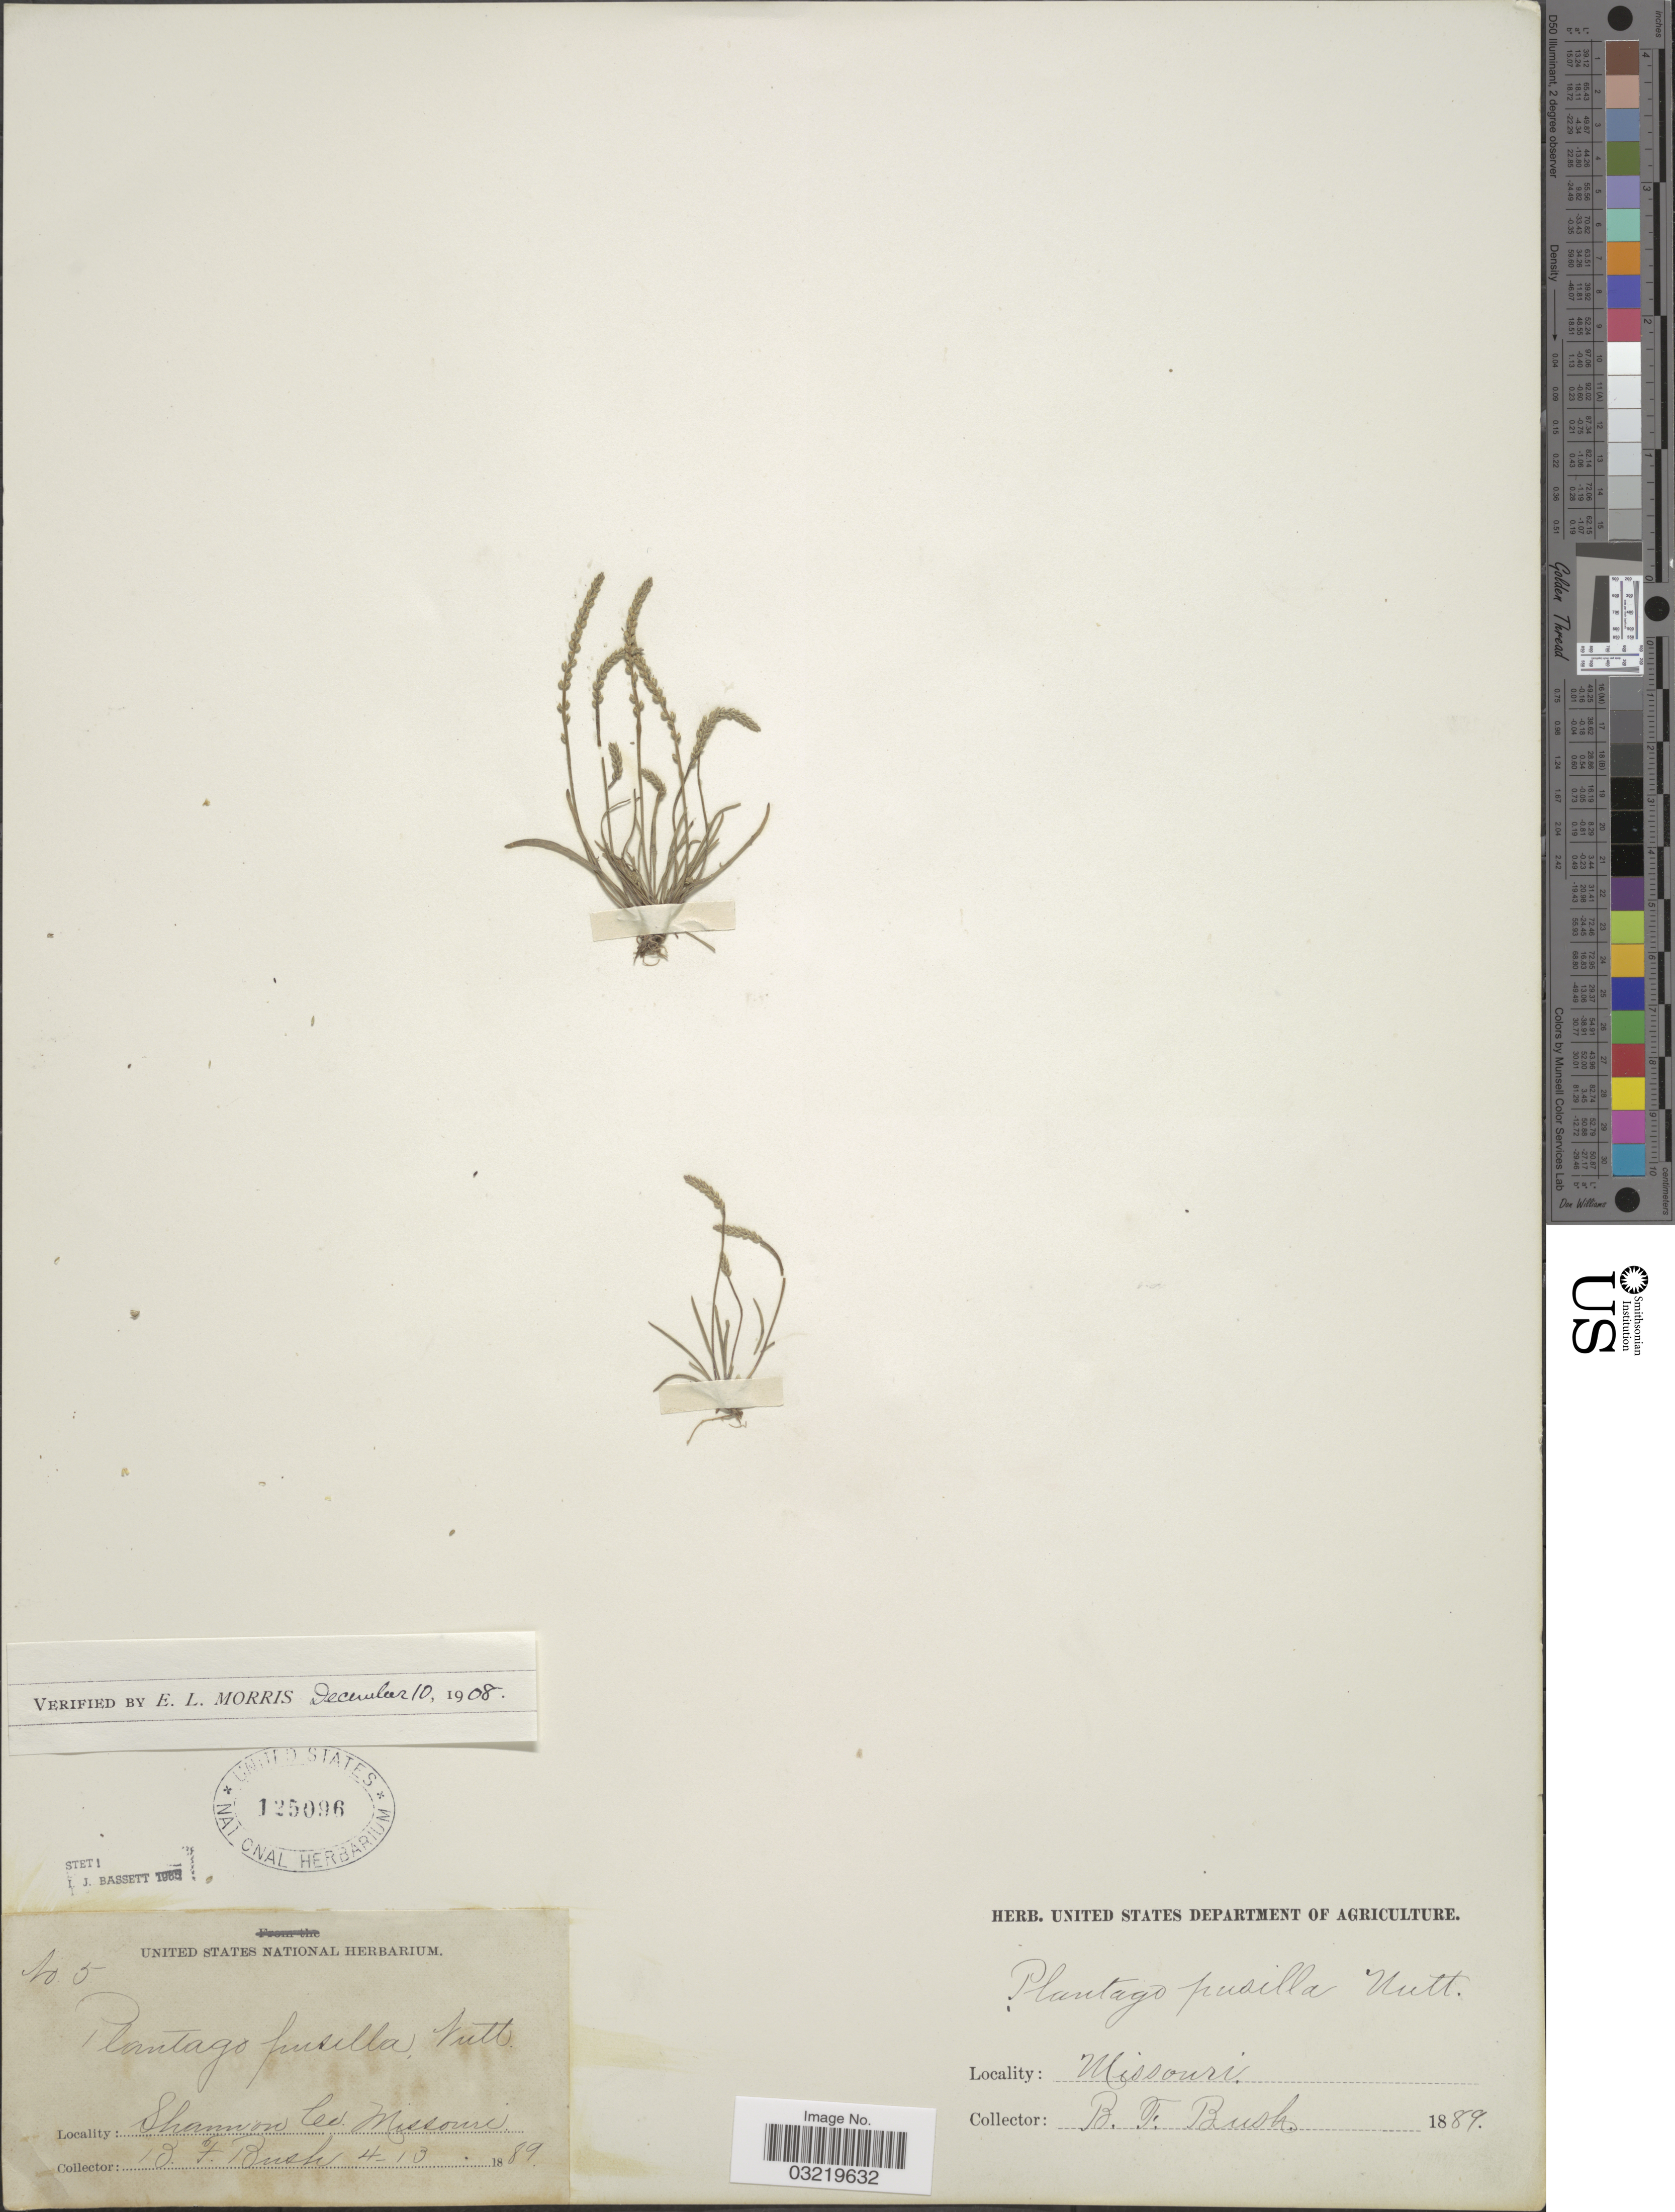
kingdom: Plantae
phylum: Tracheophyta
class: Magnoliopsida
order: Lamiales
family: Plantaginaceae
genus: Plantago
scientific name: Plantago pusilla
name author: Nutt.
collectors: B. F. Bush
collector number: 5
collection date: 1889-04-13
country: United States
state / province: Missouri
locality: Shannon Co.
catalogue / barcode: US 125096